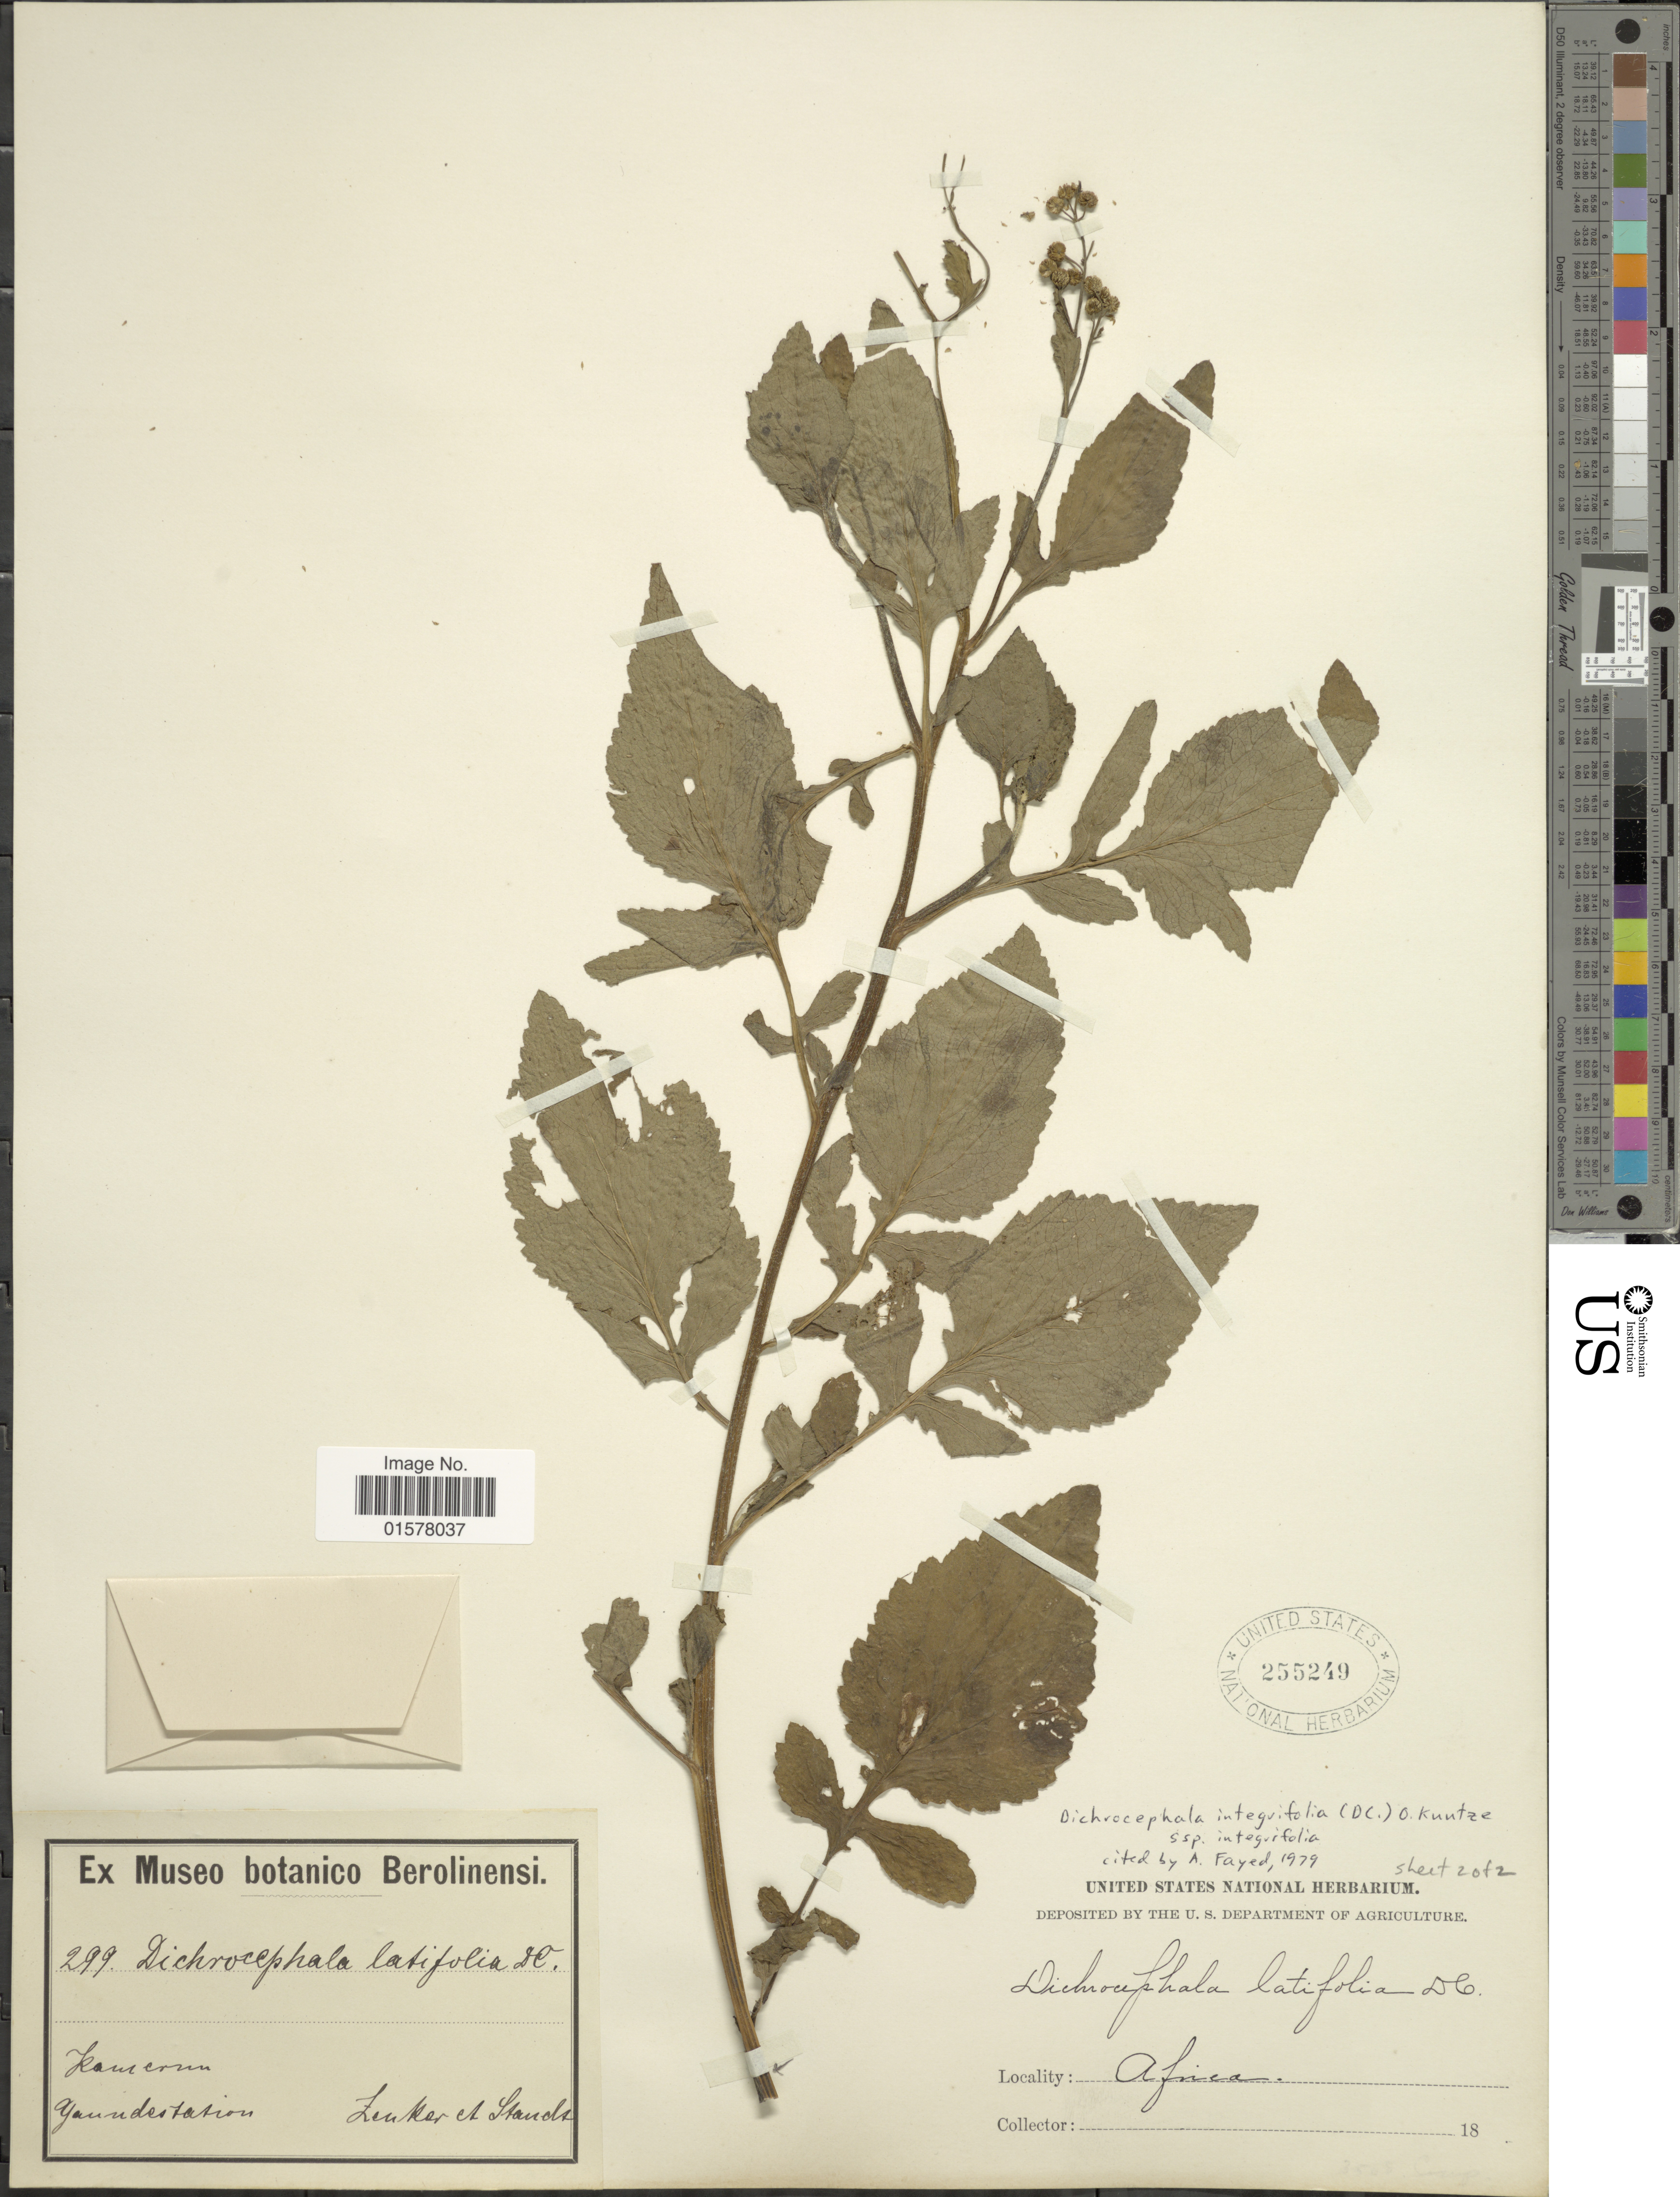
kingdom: Plantae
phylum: Tracheophyta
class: Magnoliopsida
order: Asterales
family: Asteraceae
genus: Dichrocephala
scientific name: Dichrocephala integrifolia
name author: (L. f.) Kuntze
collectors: -. Lenker & -. Staudt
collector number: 299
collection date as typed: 18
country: Cameroon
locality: Kamerun, Yaundestation, Africa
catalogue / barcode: US 255249